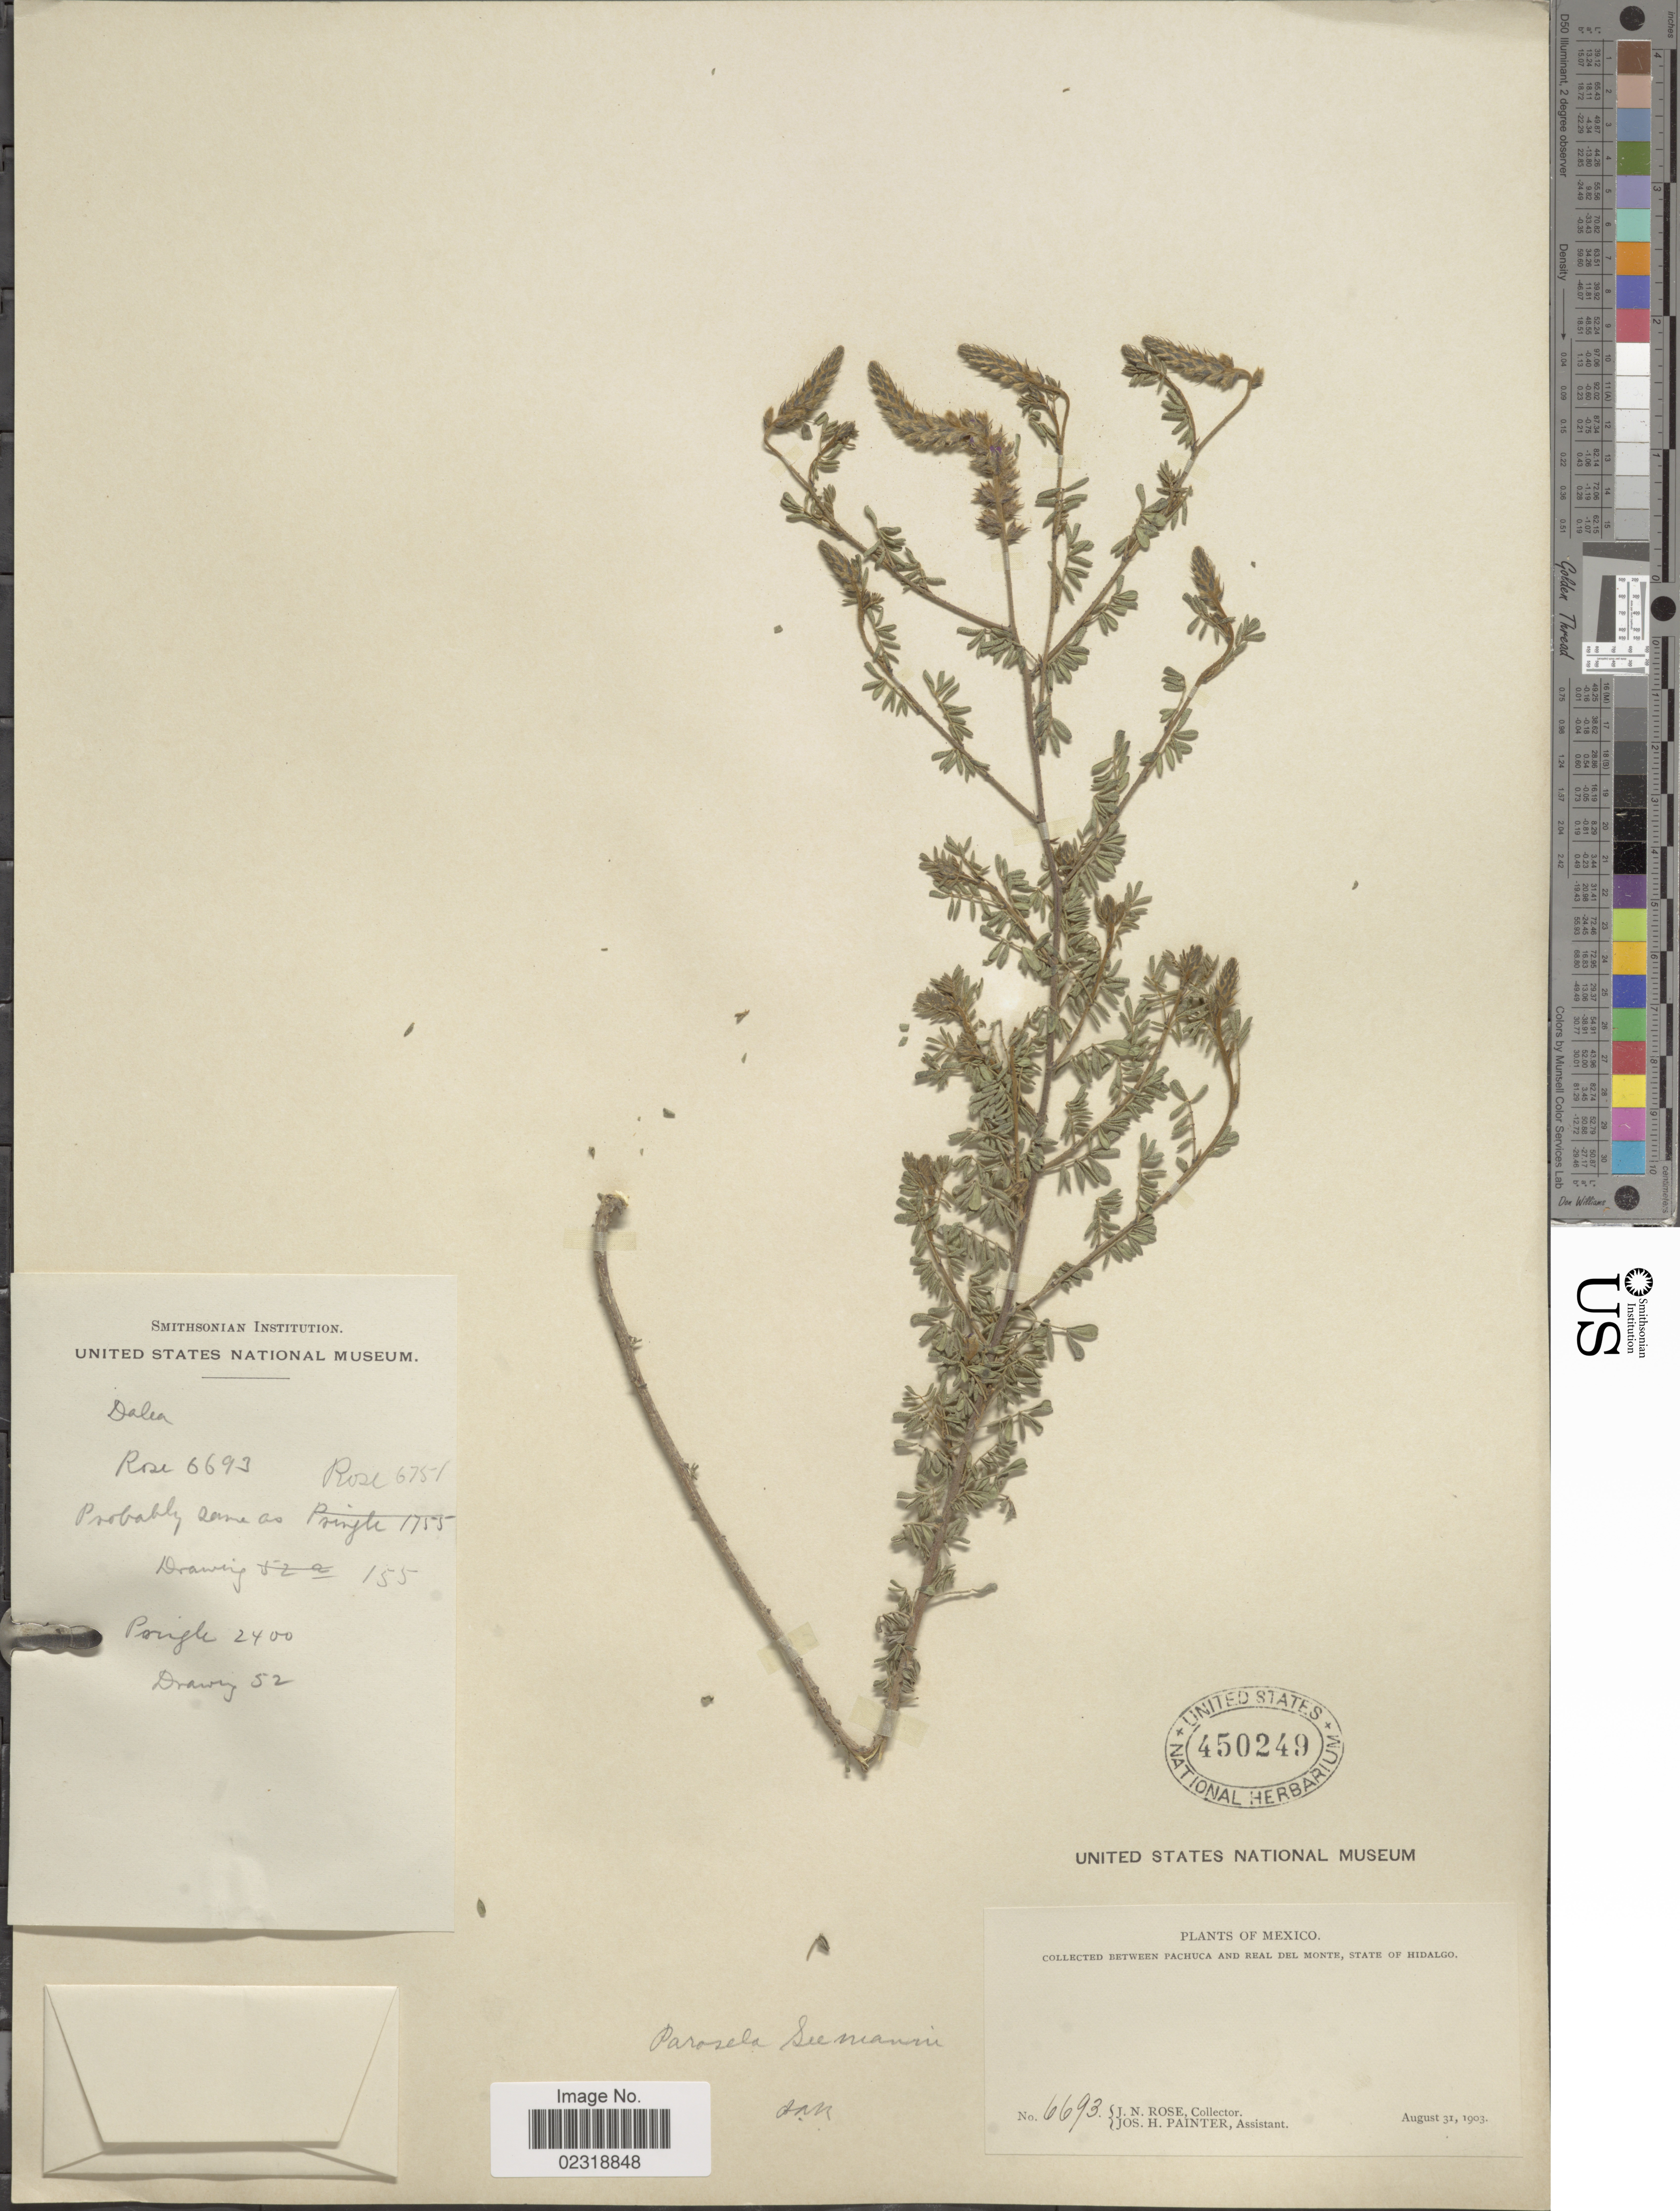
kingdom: Plantae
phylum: Tracheophyta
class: Magnoliopsida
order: Fabales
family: Fabaceae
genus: Dalea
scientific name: Dalea seemannii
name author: S. Watson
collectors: J. N. Rose & J. H. Painter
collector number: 6693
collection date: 1903-08-31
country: Mexico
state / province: Hidalgo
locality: Between Pachuca and Real del Monte.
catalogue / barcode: US 450249